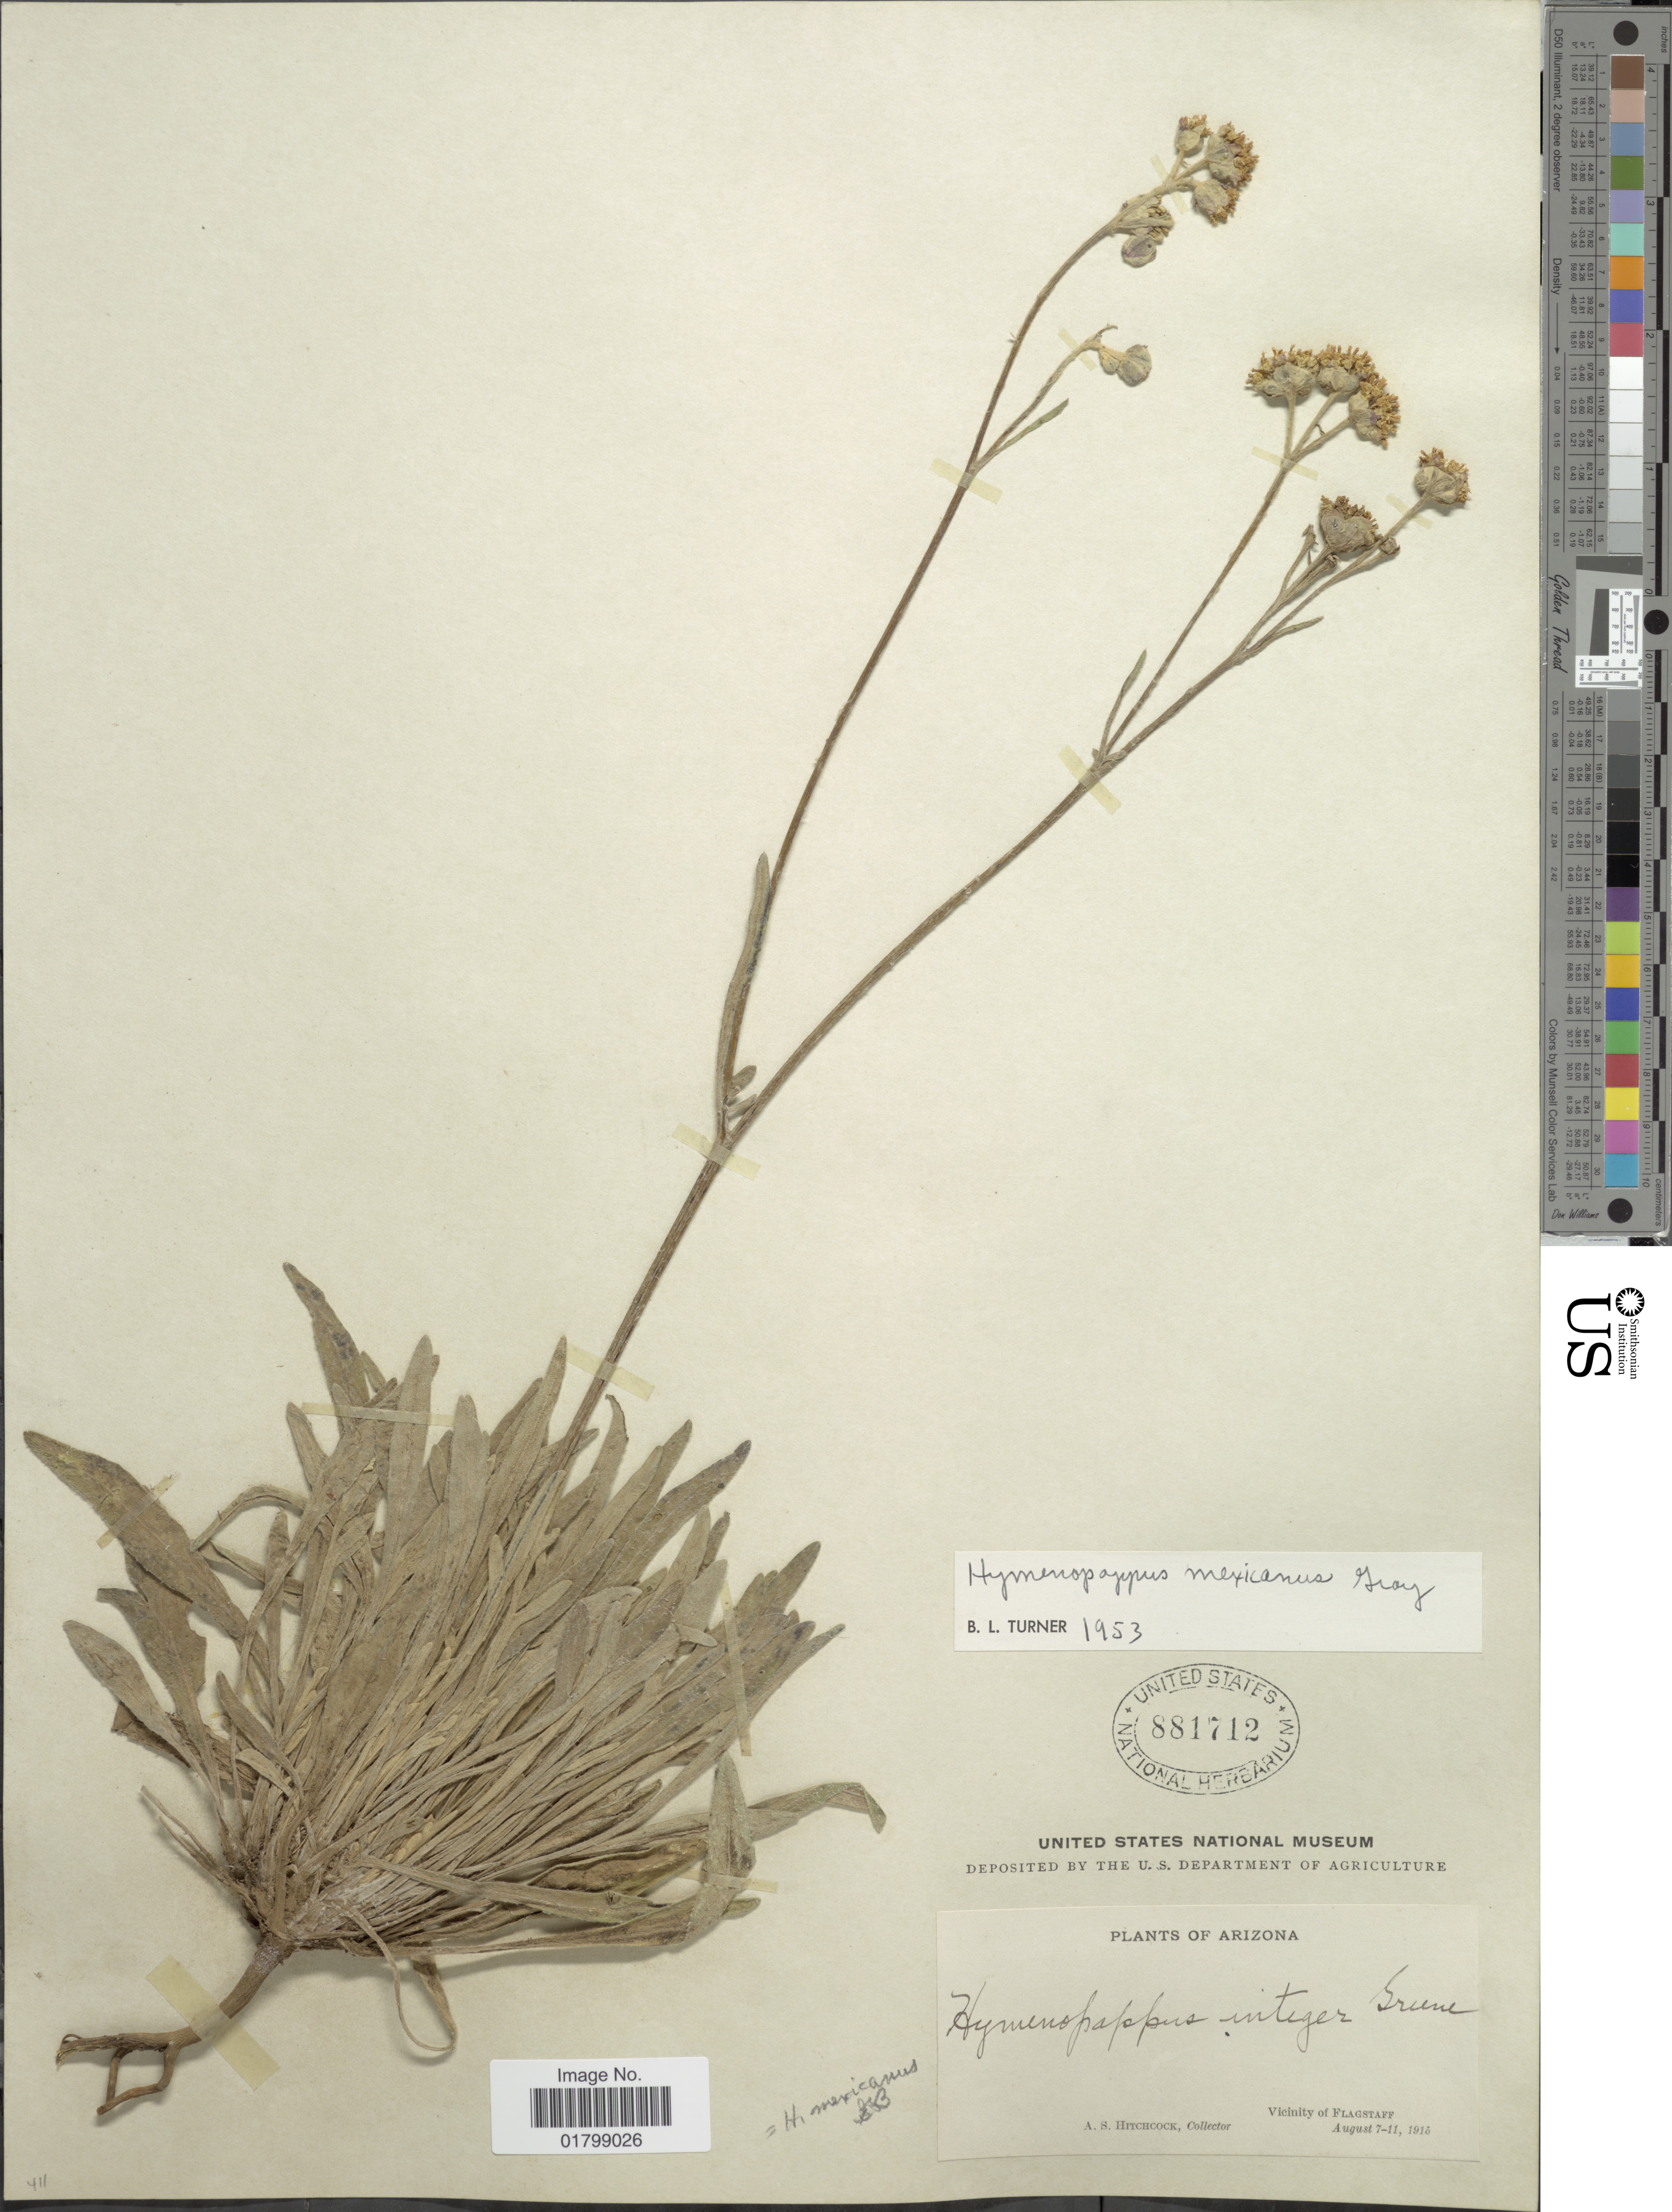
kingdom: Plantae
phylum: Tracheophyta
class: Magnoliopsida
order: Asterales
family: Asteraceae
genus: Hymenopappus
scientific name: Hymenopappus mexicanus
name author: A. Gray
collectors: A. S. Hitchcock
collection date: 1915-08-07/1915-08-11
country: United States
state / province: Arizona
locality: Vicinity of Flagstaff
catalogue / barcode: US 881712